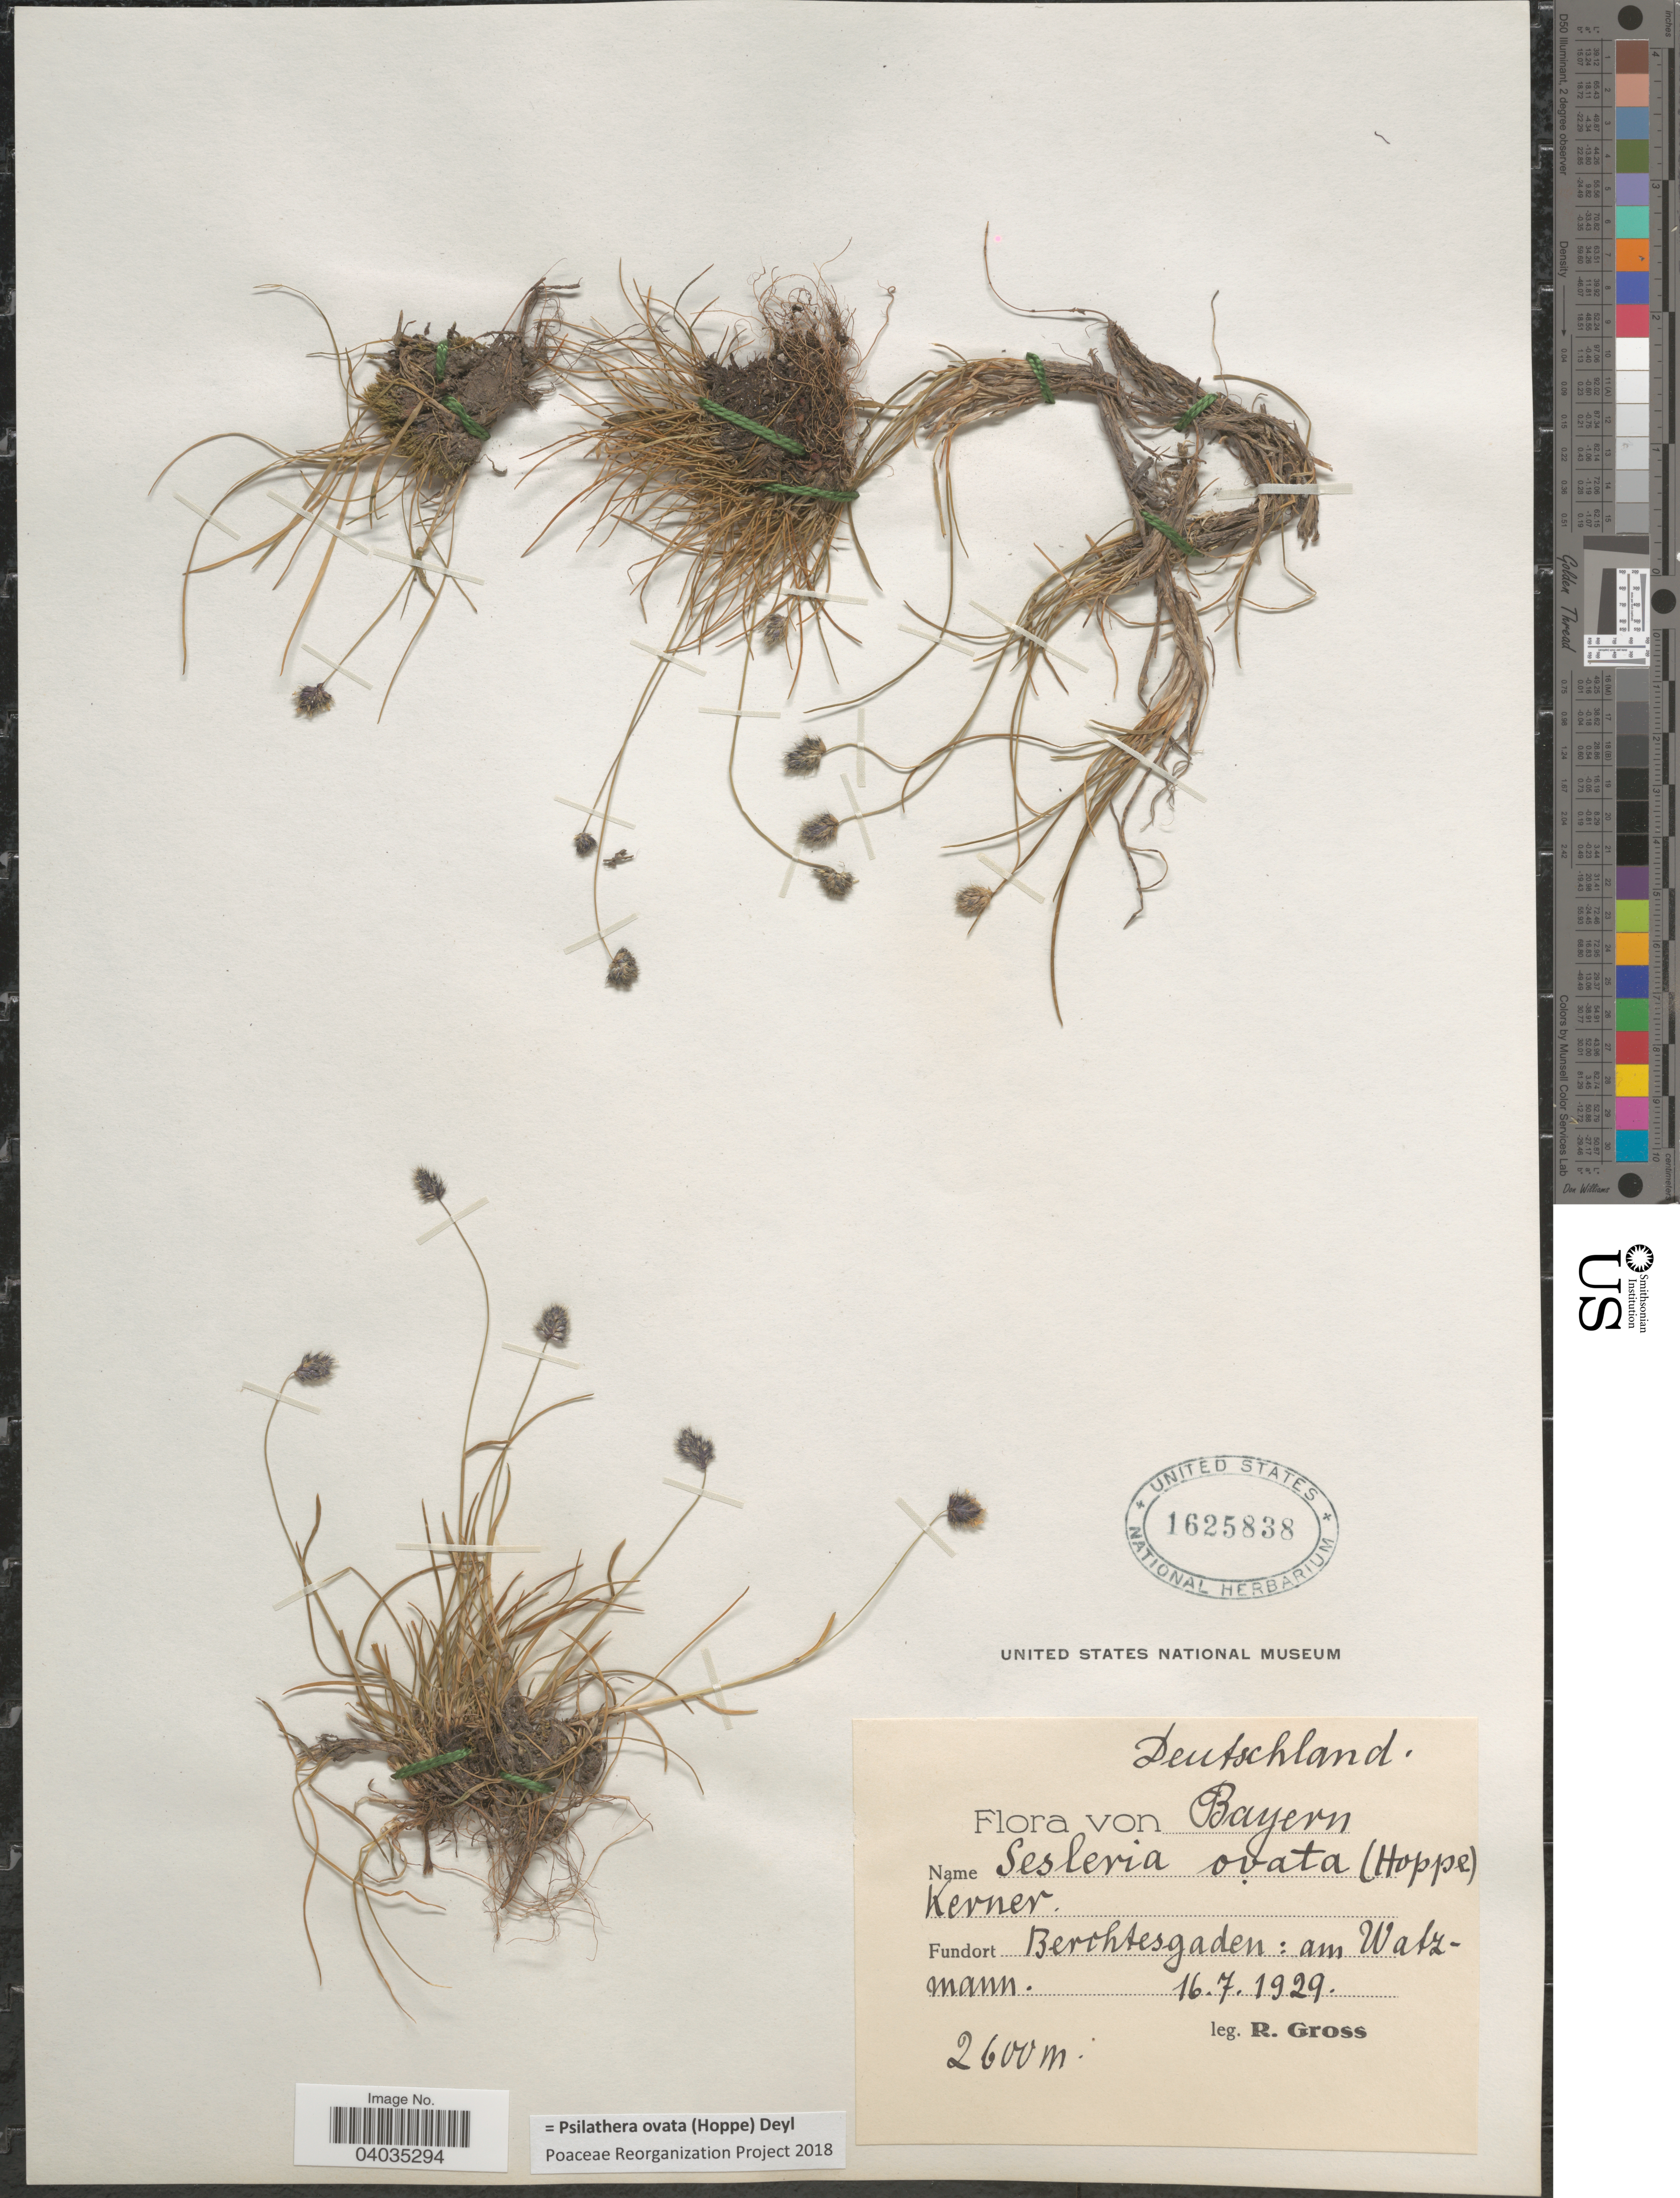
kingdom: Plantae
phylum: Tracheophyta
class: Liliopsida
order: Poales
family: Poaceae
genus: Psilathera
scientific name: Psilathera ovata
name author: (Hoppe) Deyl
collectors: R. Gross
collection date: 1929-07-16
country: Germany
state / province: Bayern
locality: Deutschland. Bayern. Berthtesgaden: am Watzmann.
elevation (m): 2600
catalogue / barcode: US 1625838